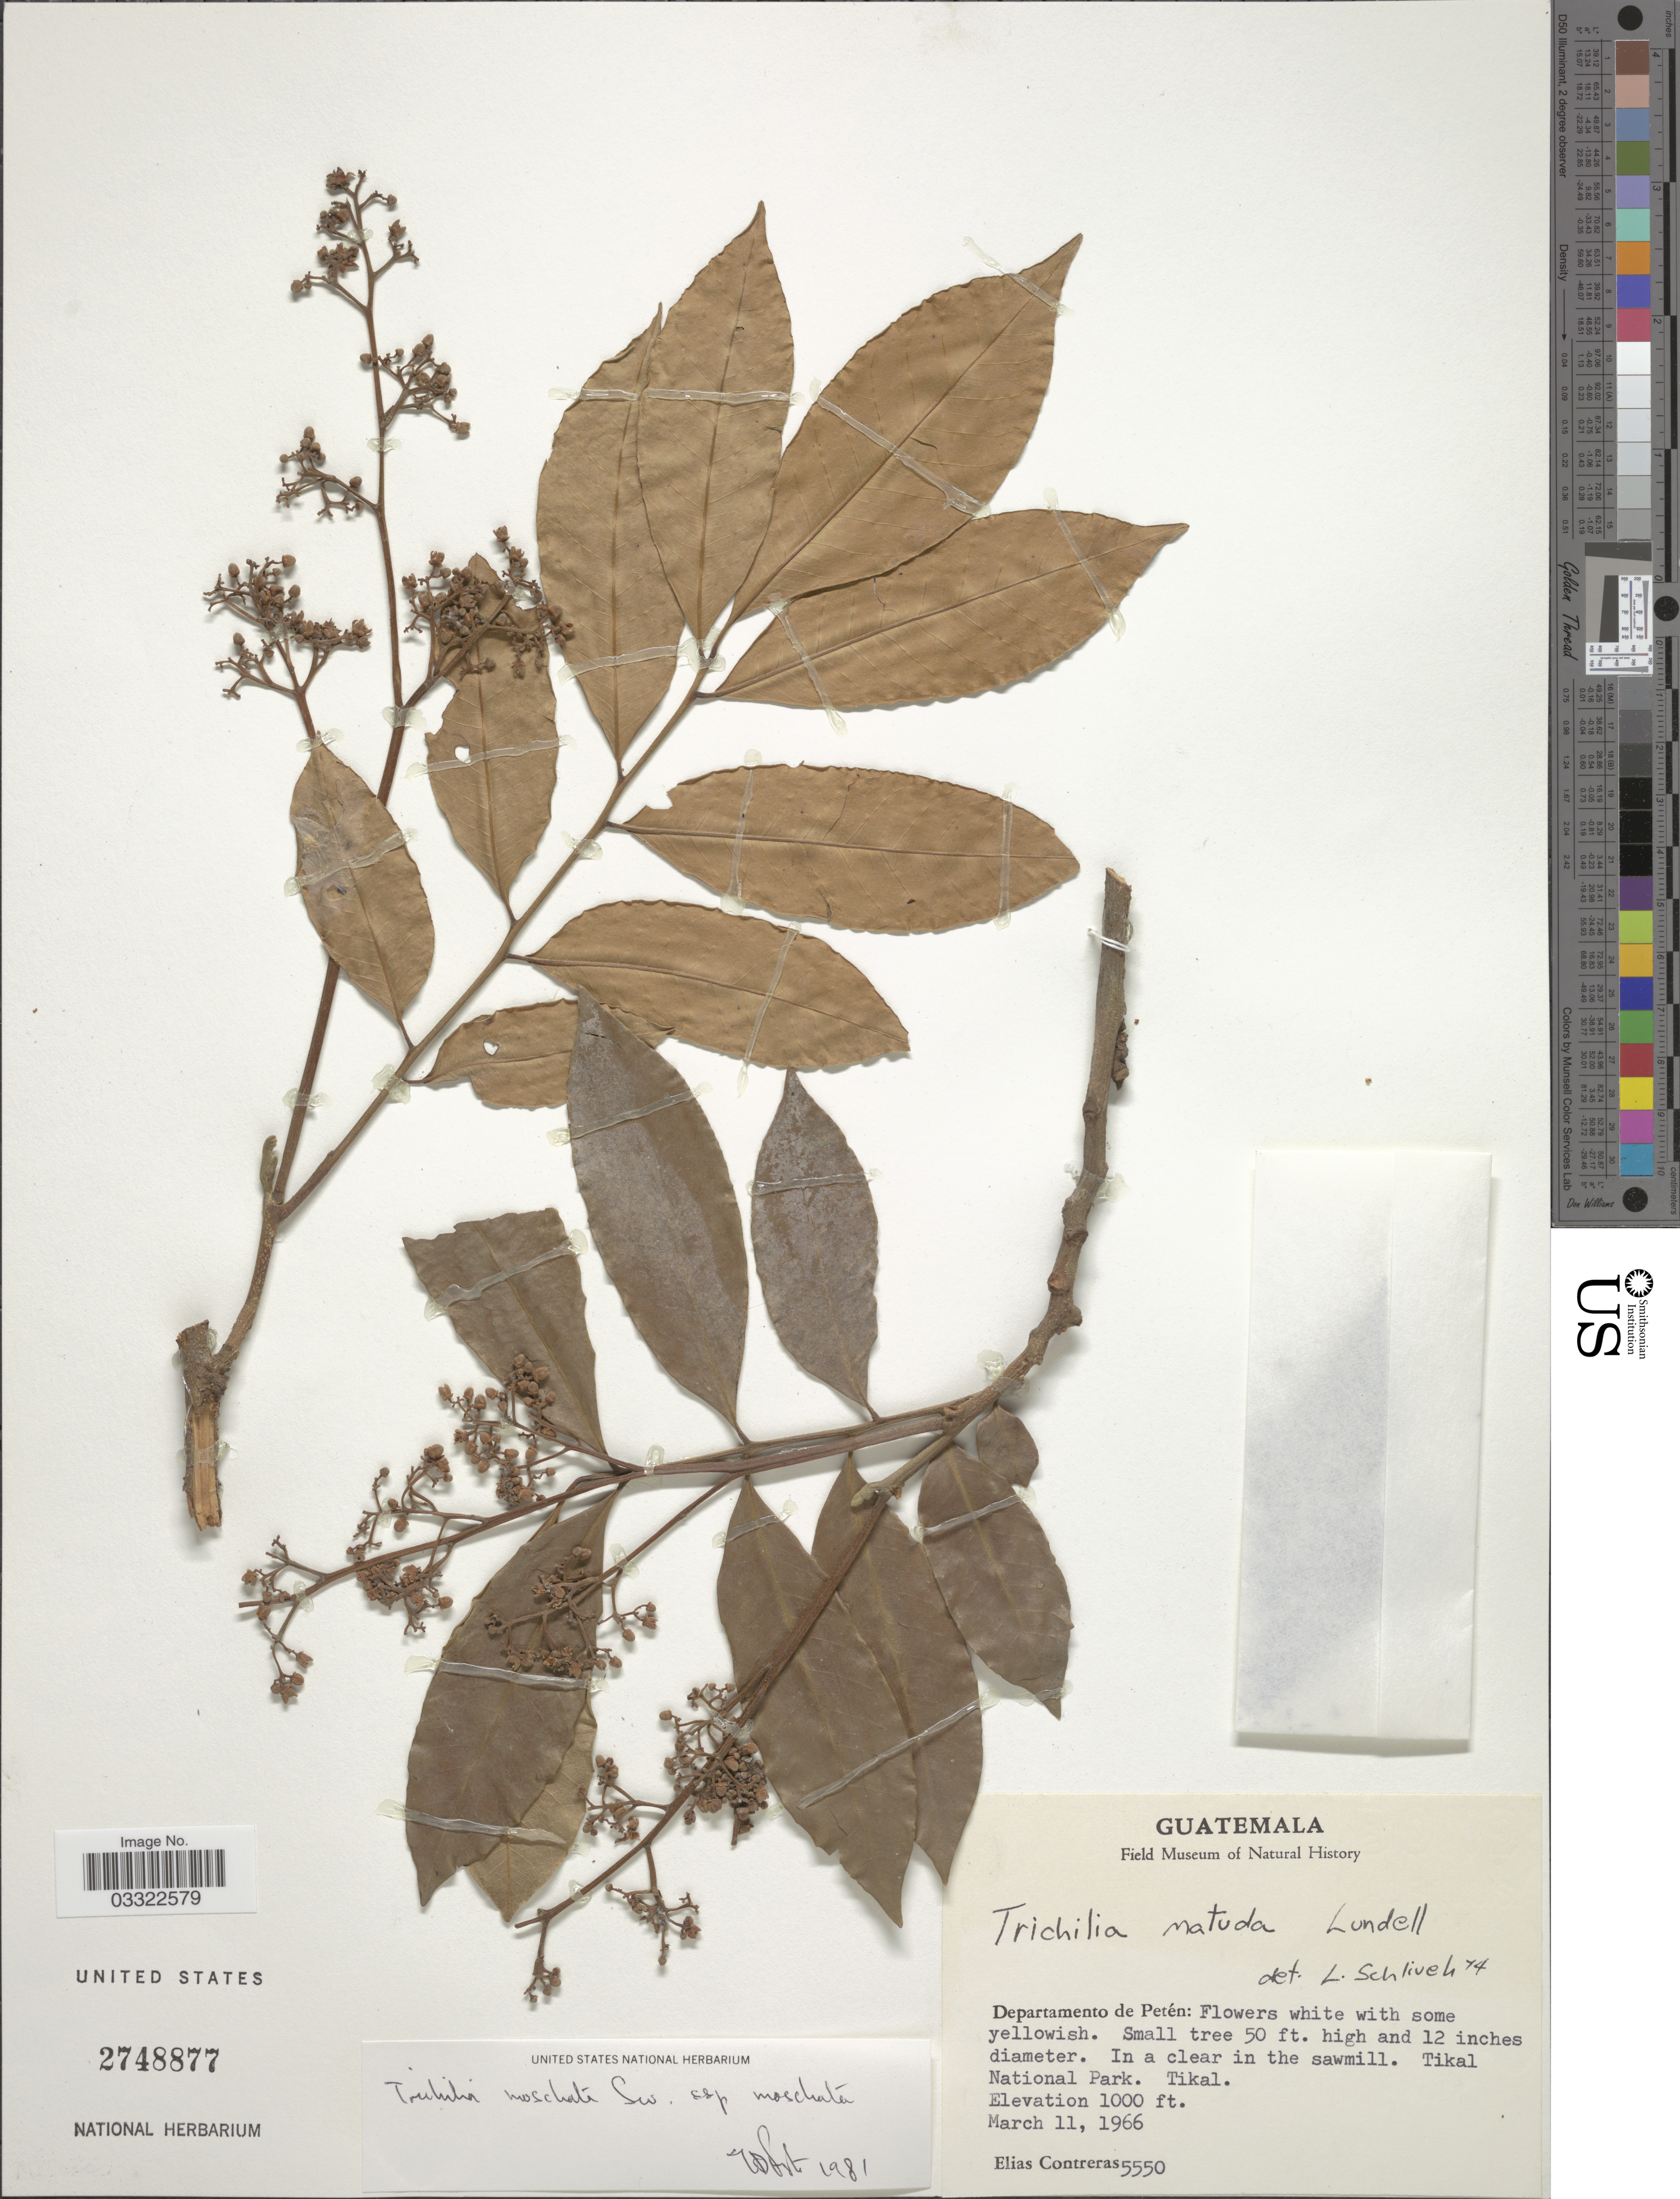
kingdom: Plantae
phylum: Tracheophyta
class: Magnoliopsida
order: Sapindales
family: Meliaceae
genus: Trichilia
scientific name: Trichilia moschata subsp. moschata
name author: Sw.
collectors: E. Contreras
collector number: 5550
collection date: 1966-03-11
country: Guatemala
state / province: El Petén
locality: Departamento de Petén. In a clear in the sawmill. Tikal National Park. Tikal.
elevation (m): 305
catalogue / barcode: US 2748877